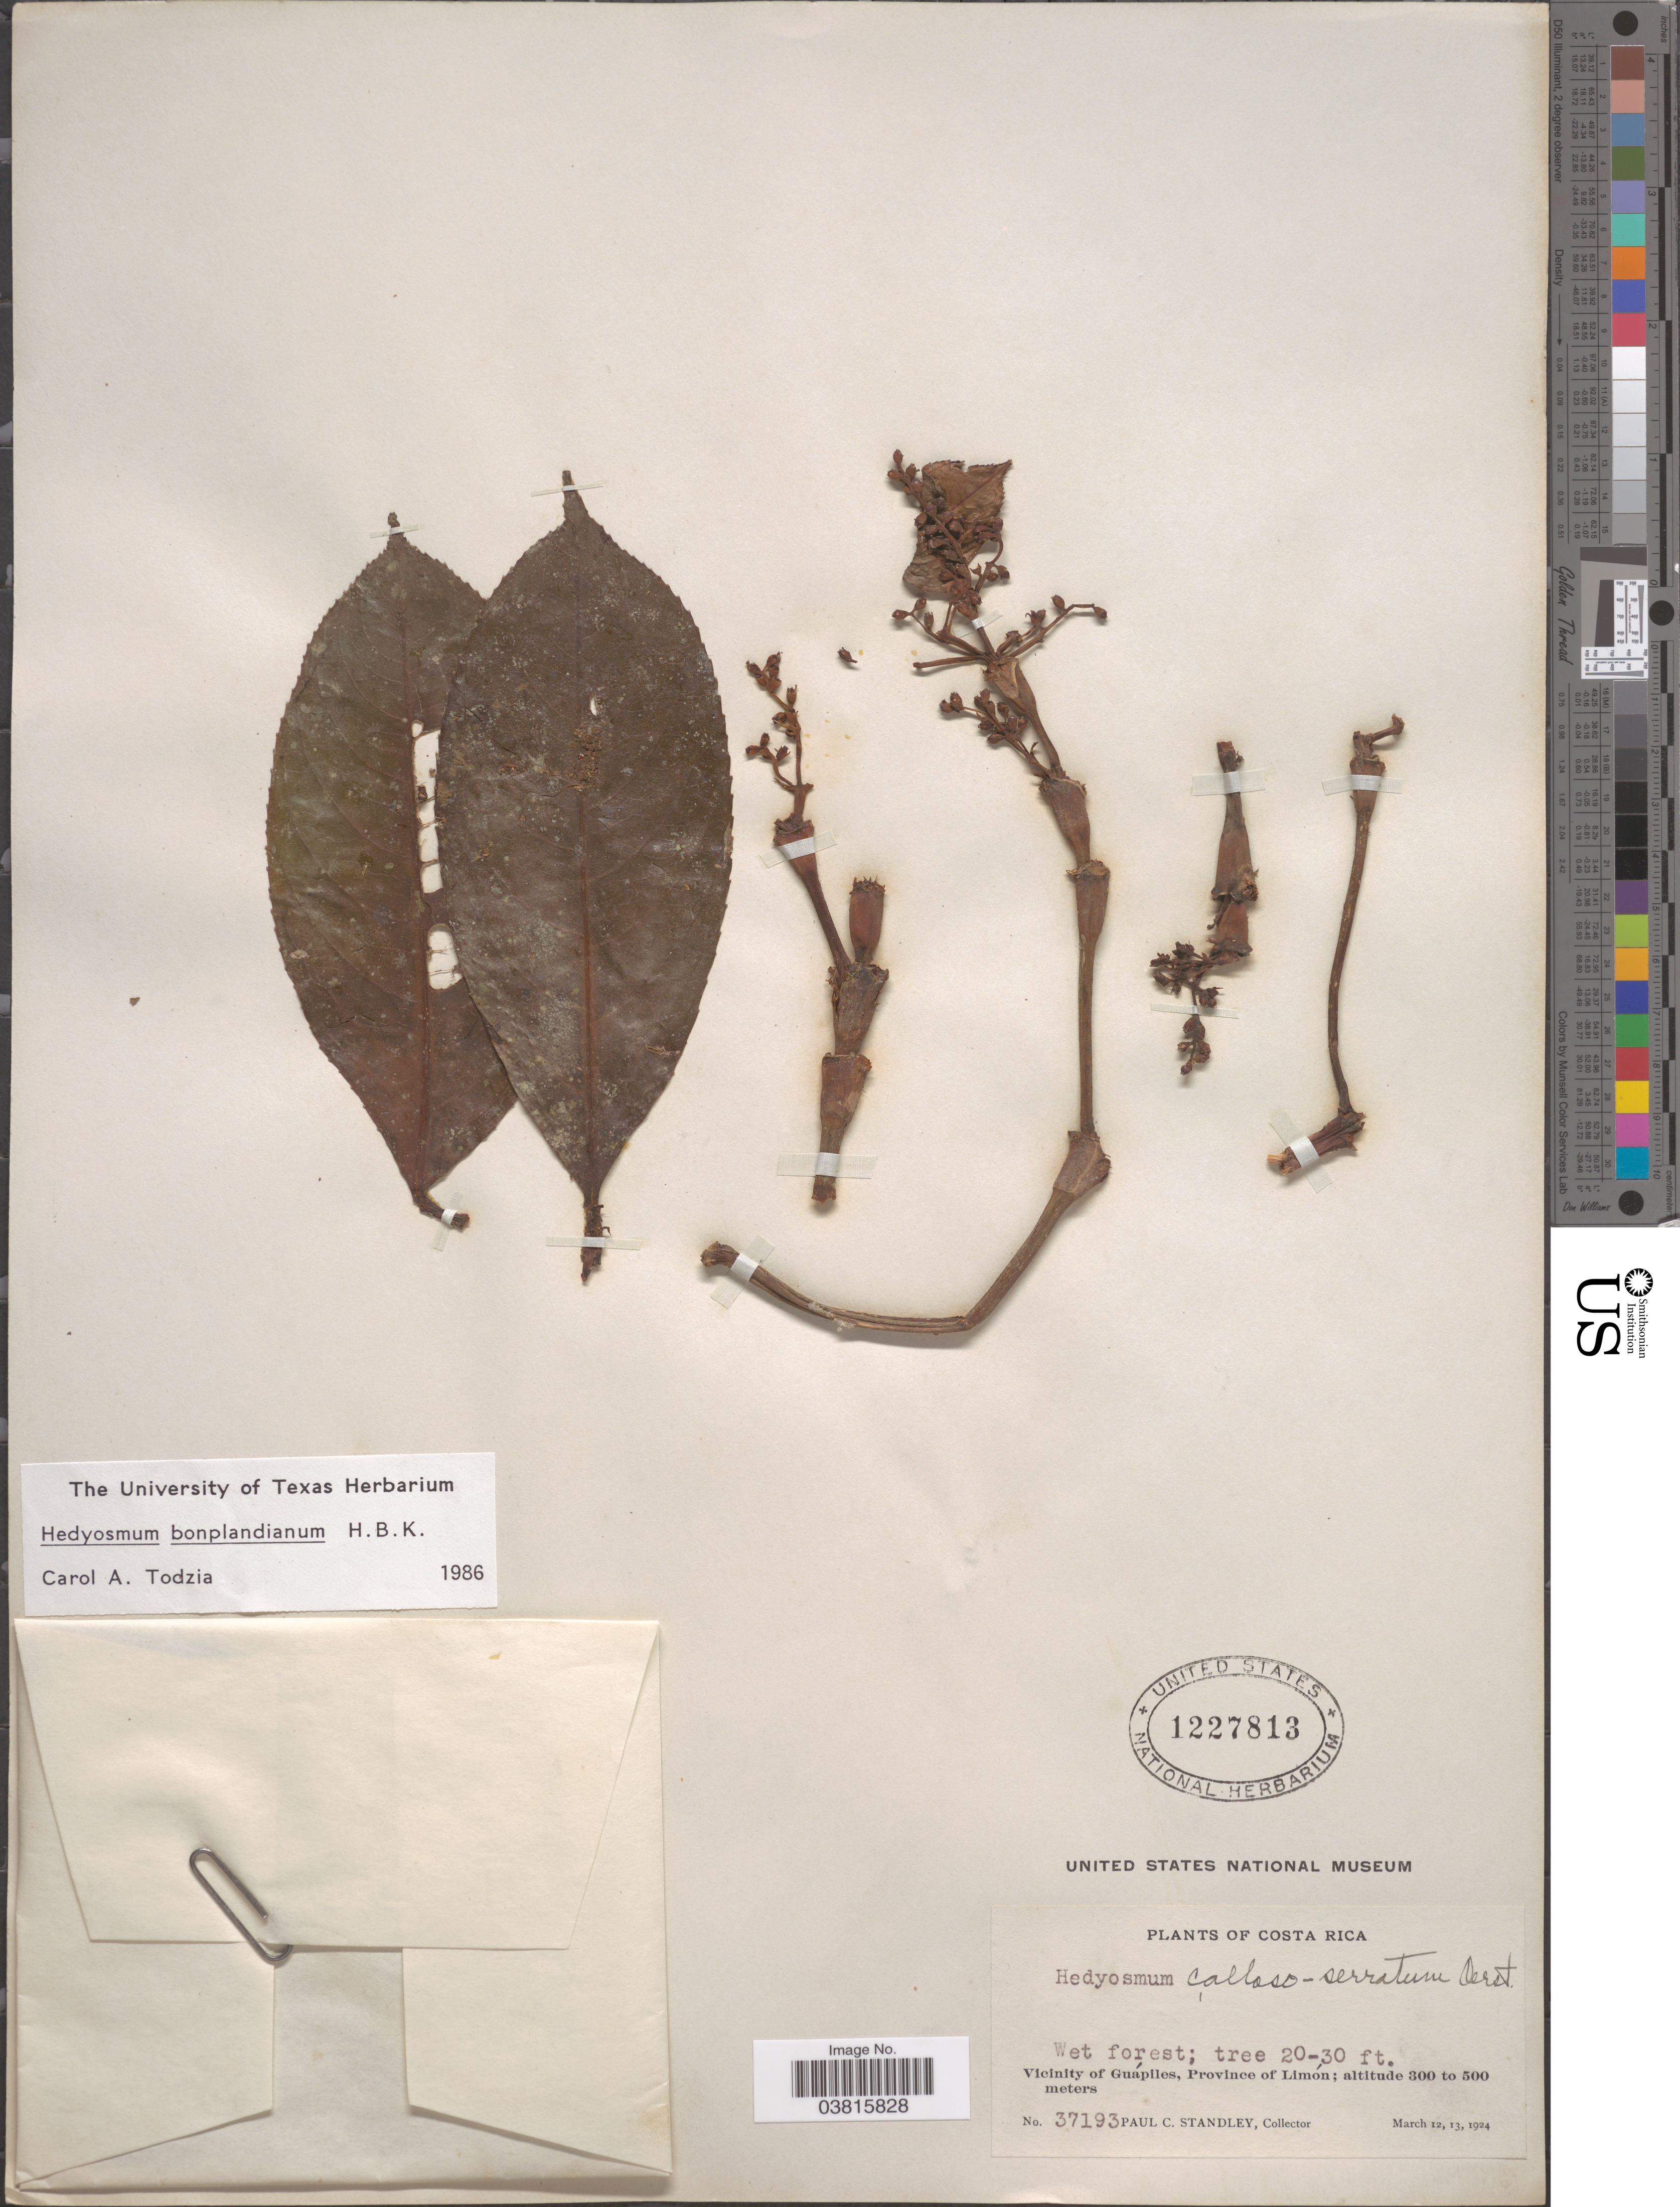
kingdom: Plantae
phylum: Tracheophyta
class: Magnoliopsida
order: Chloranthales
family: Chloranthaceae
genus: Hedyosmum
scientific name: Hedyosmum callososerratum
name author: Oerst.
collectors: P. C. Standley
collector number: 37193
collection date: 1924-03-12/1924-03-13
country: Costa Rica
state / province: Limón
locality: Vicinity of Guápiles.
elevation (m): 300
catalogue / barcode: US 1227813